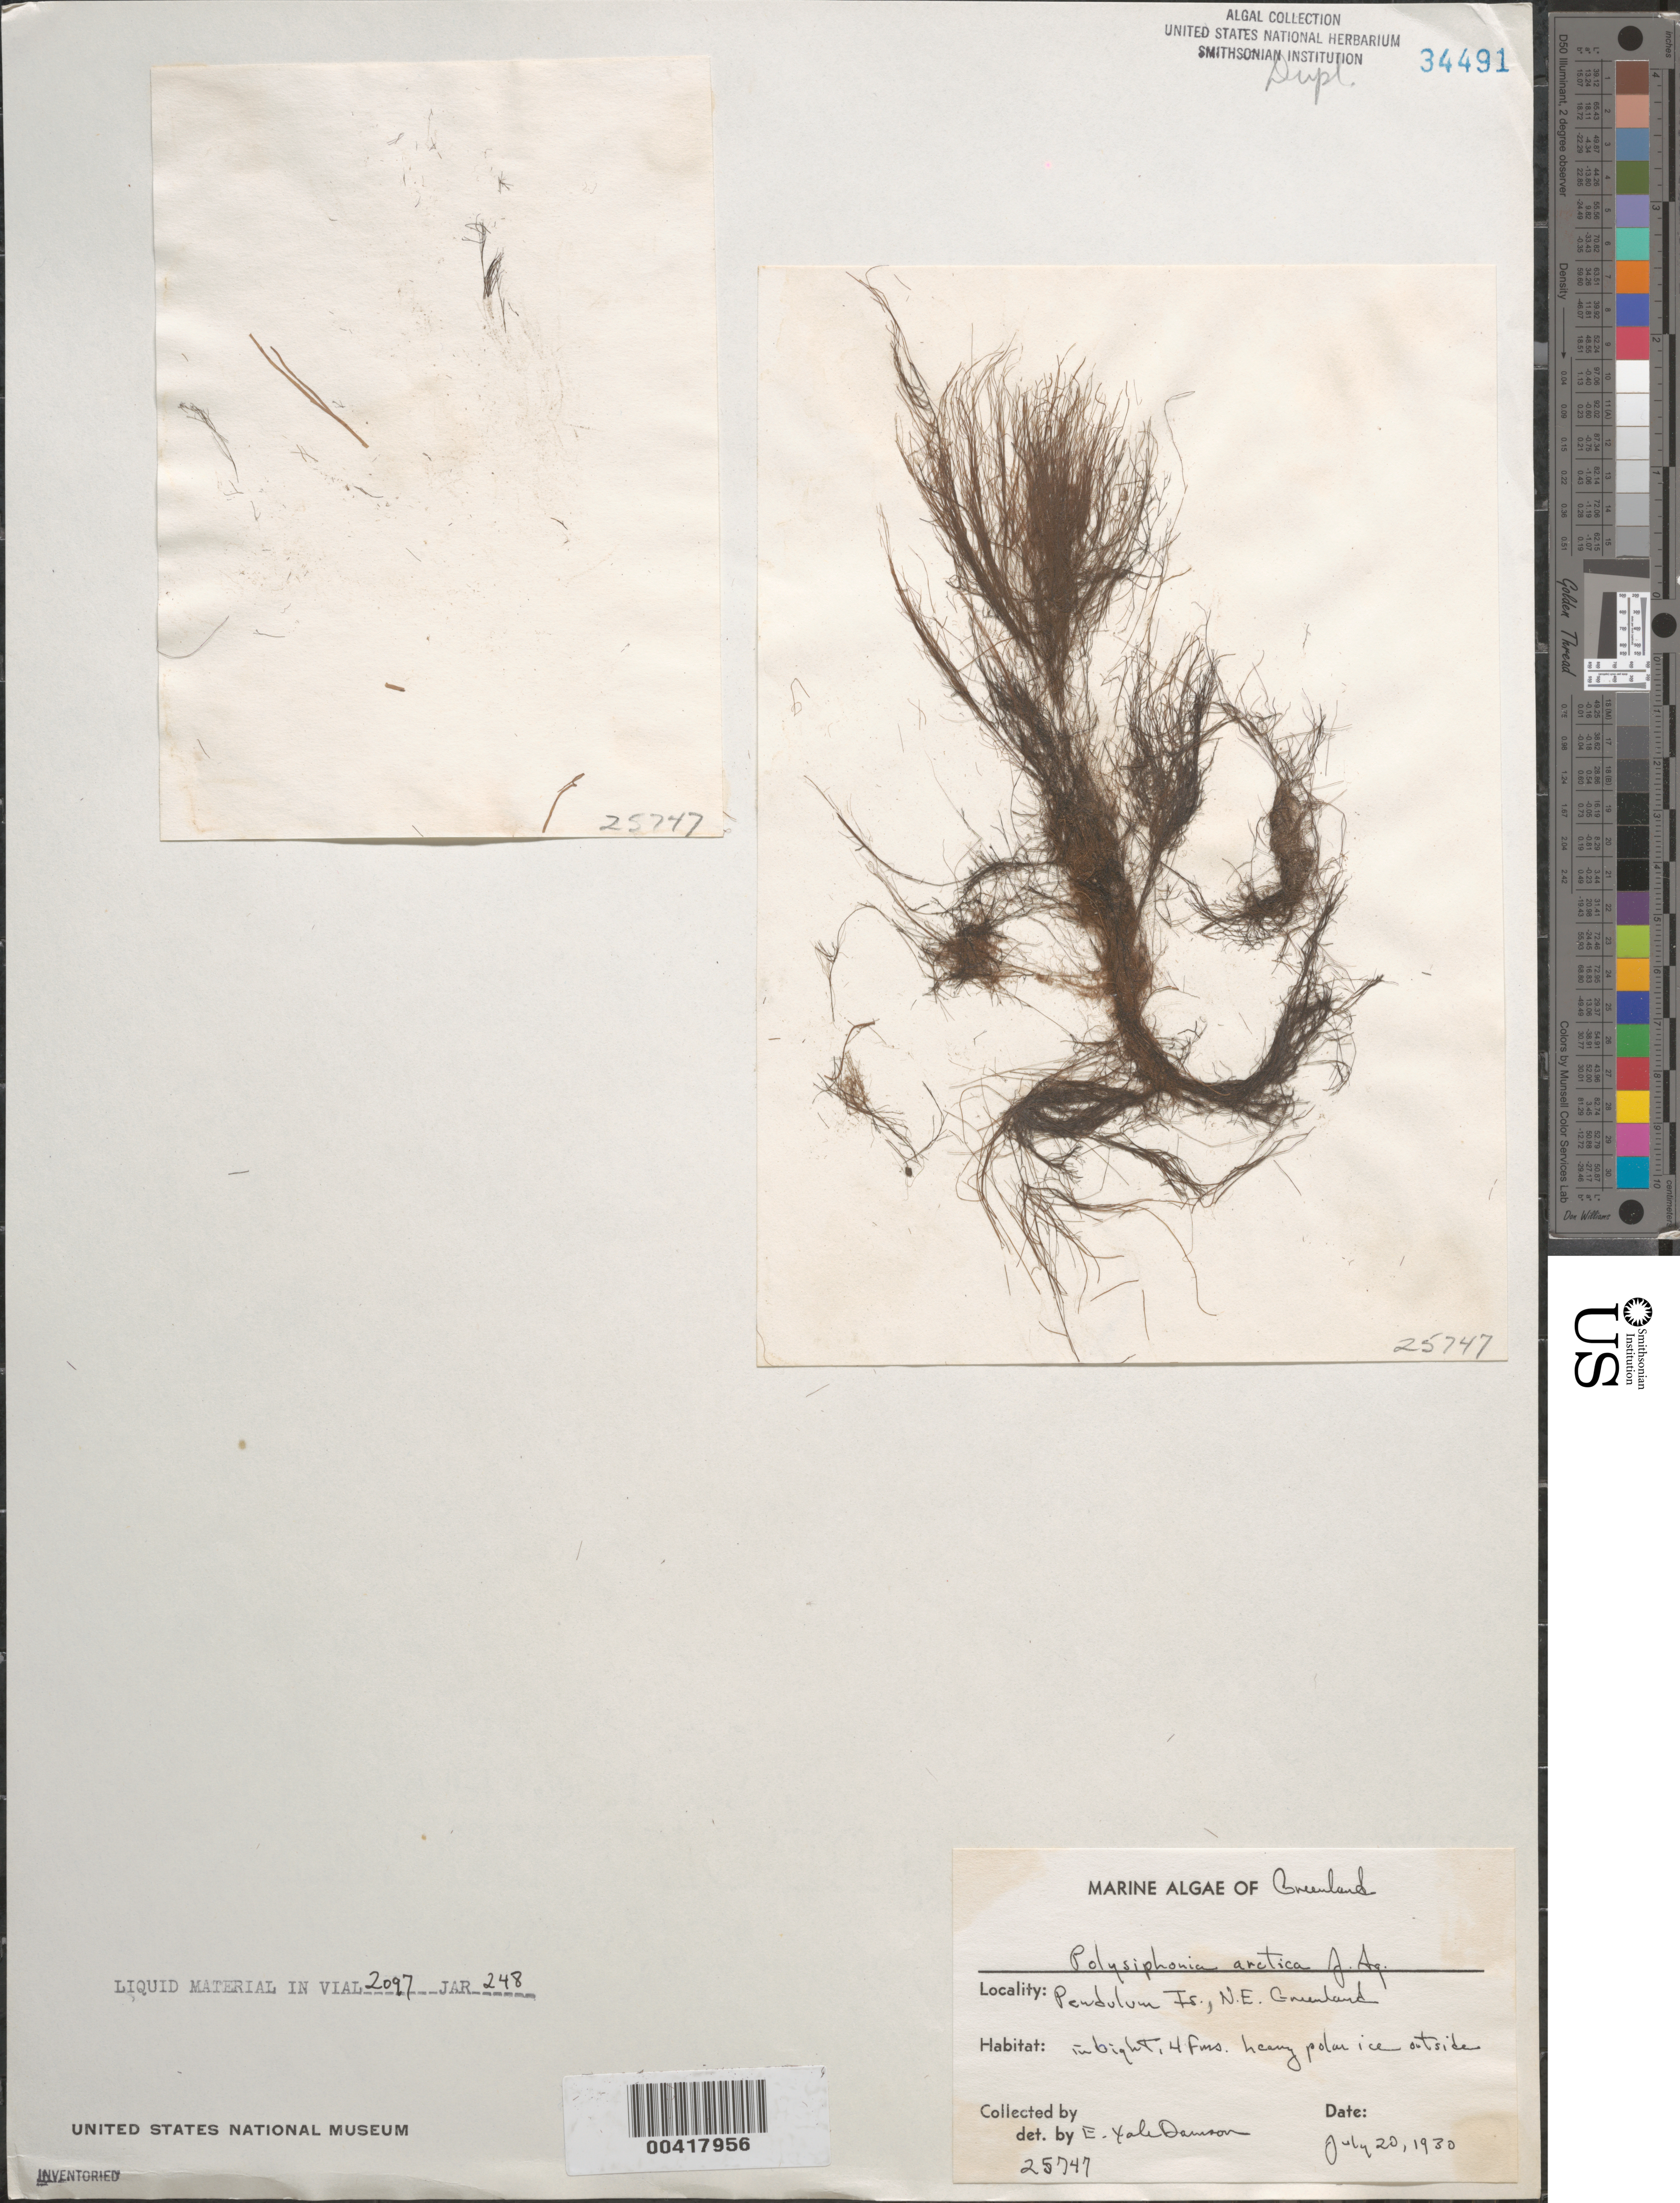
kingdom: Plantae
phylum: Rhodophyta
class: Florideophyceae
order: Ceramiales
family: Rhodomelaceae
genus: Savoiea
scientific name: Savoiea arctica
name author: (J. Agardh) M.J. Wynne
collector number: EYD 25747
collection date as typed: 20 Jul 1930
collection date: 1930-07-20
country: Greenland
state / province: Østgrønland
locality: Pendulum island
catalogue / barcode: US 34491